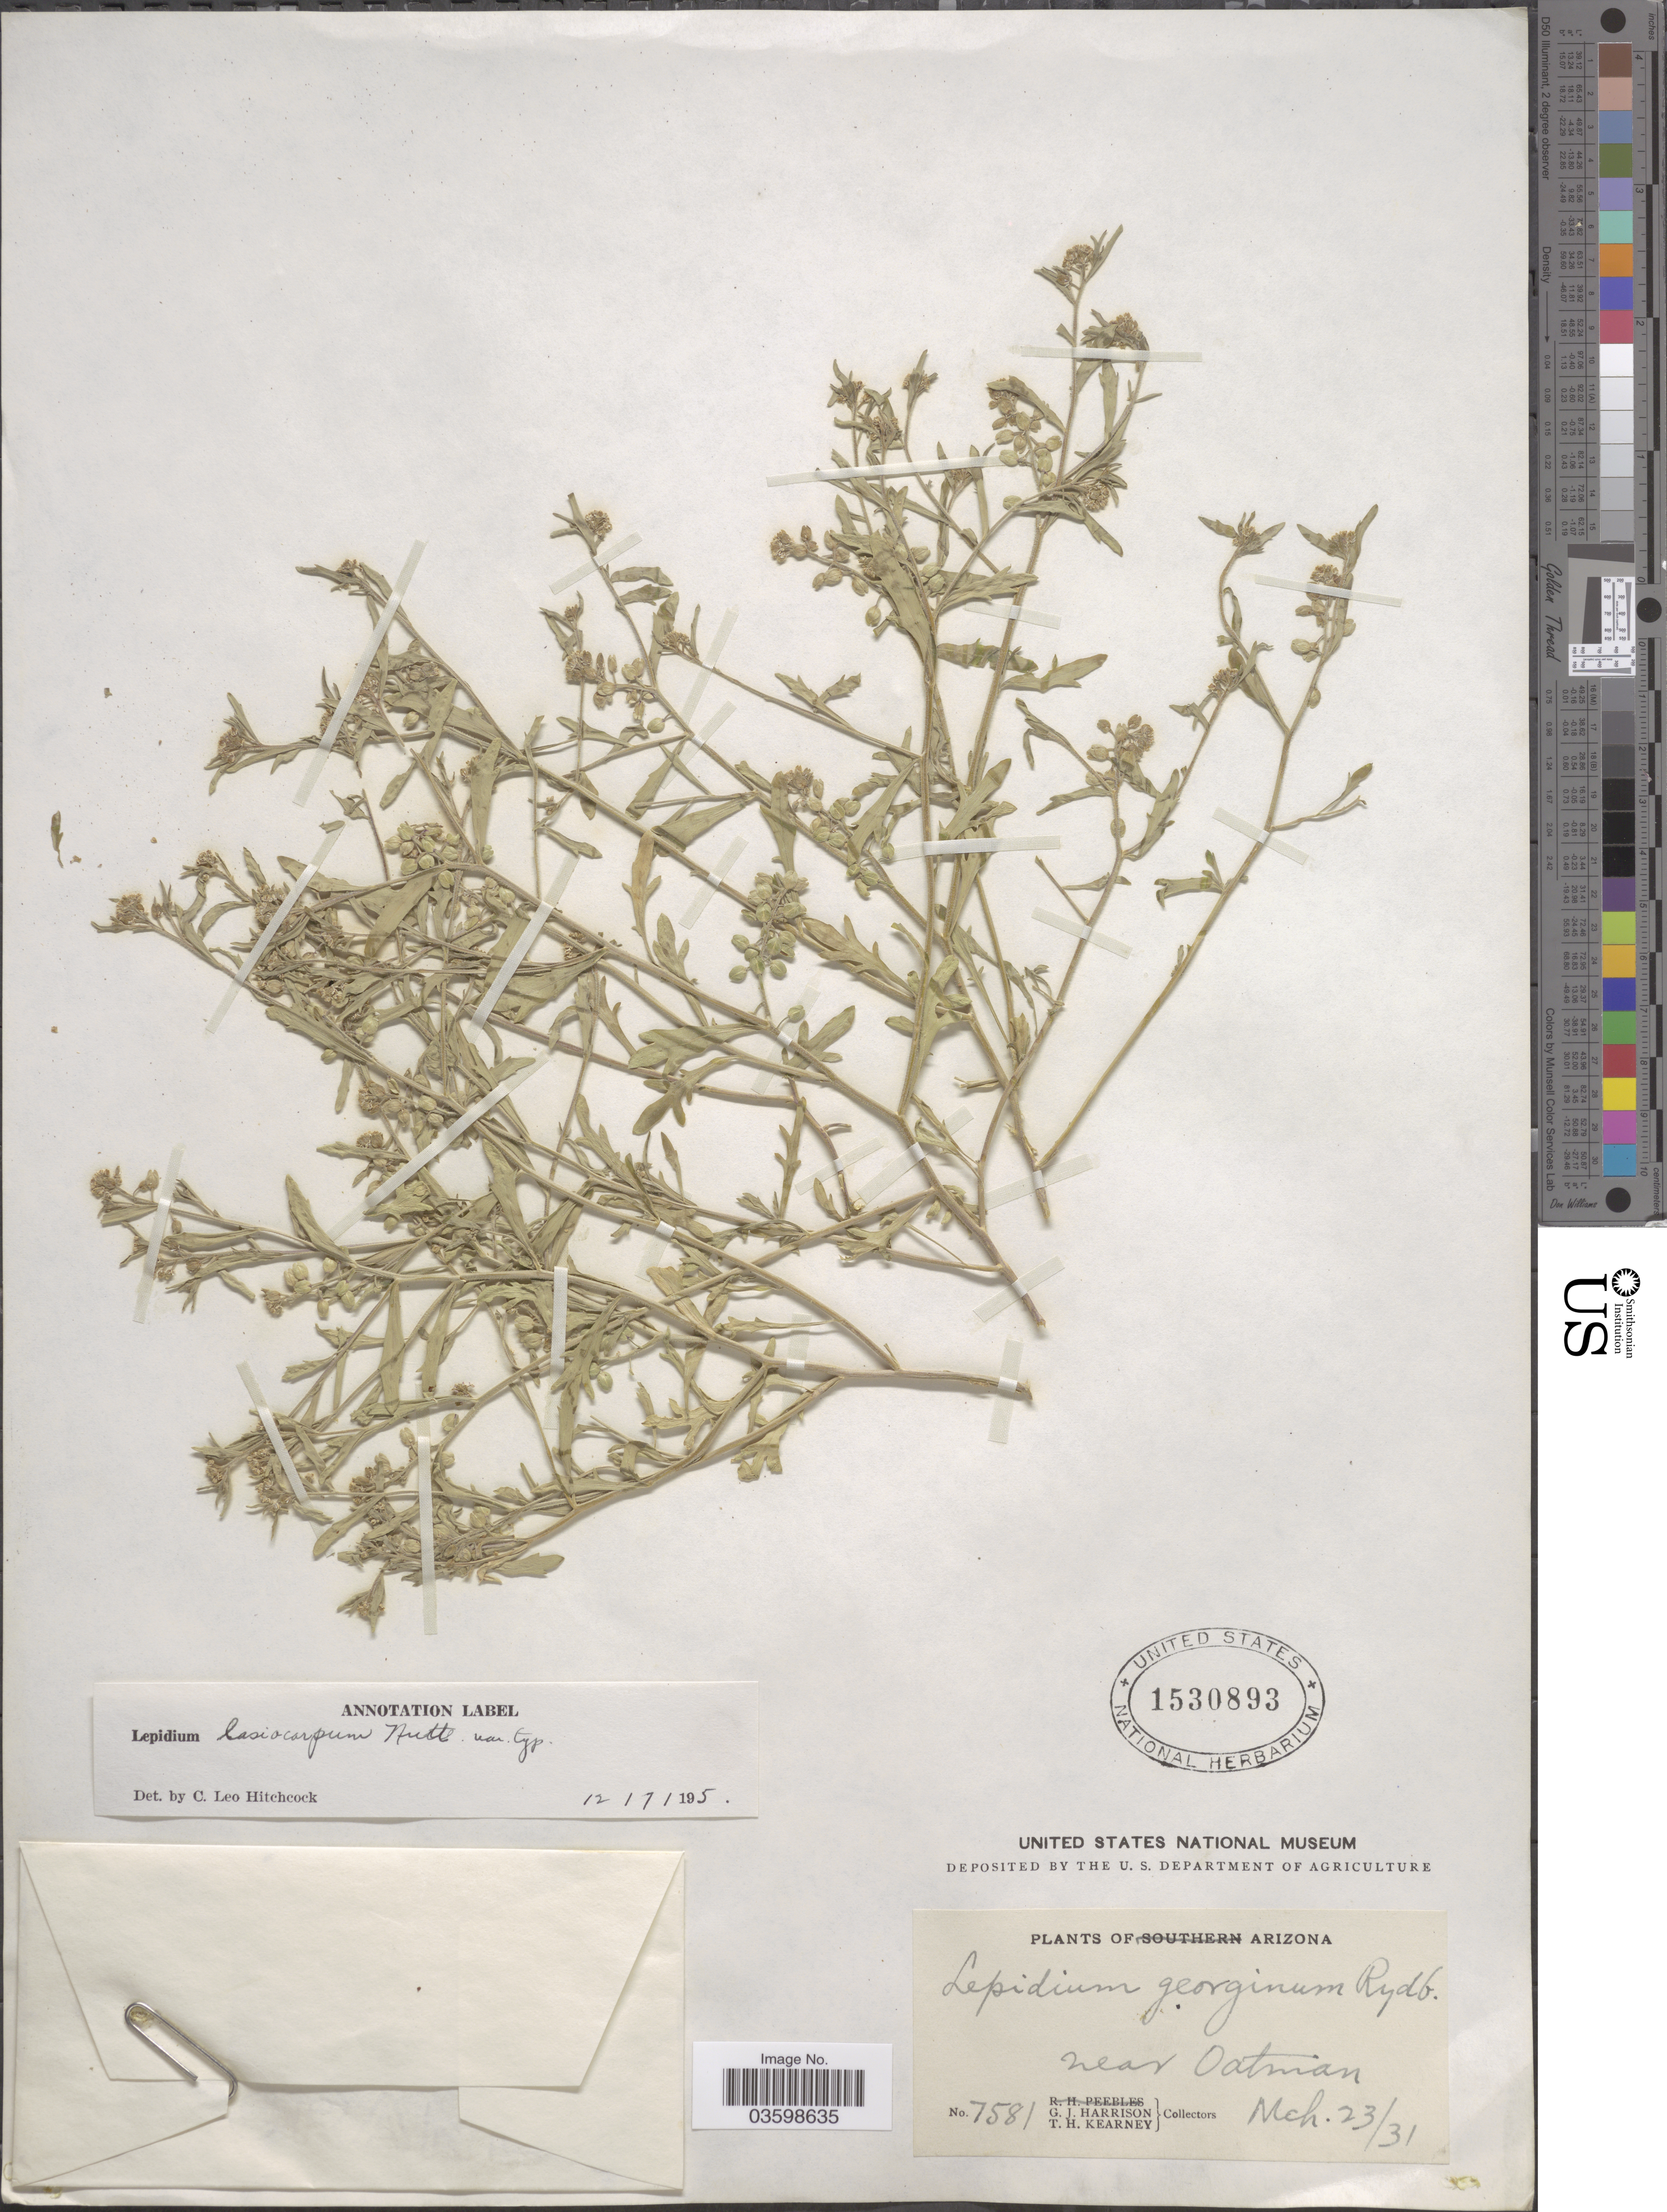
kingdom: Plantae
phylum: Tracheophyta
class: Magnoliopsida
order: Brassicales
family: Brassicaceae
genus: Lepidium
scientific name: Lepidium lasiocarpum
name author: Nutt.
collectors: G. J. Harrison & T. H. Kearney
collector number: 7581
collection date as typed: Transcribed d/m/y: 23/3/31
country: United States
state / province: Arizona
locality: Near Oatman.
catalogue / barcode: US 1530893